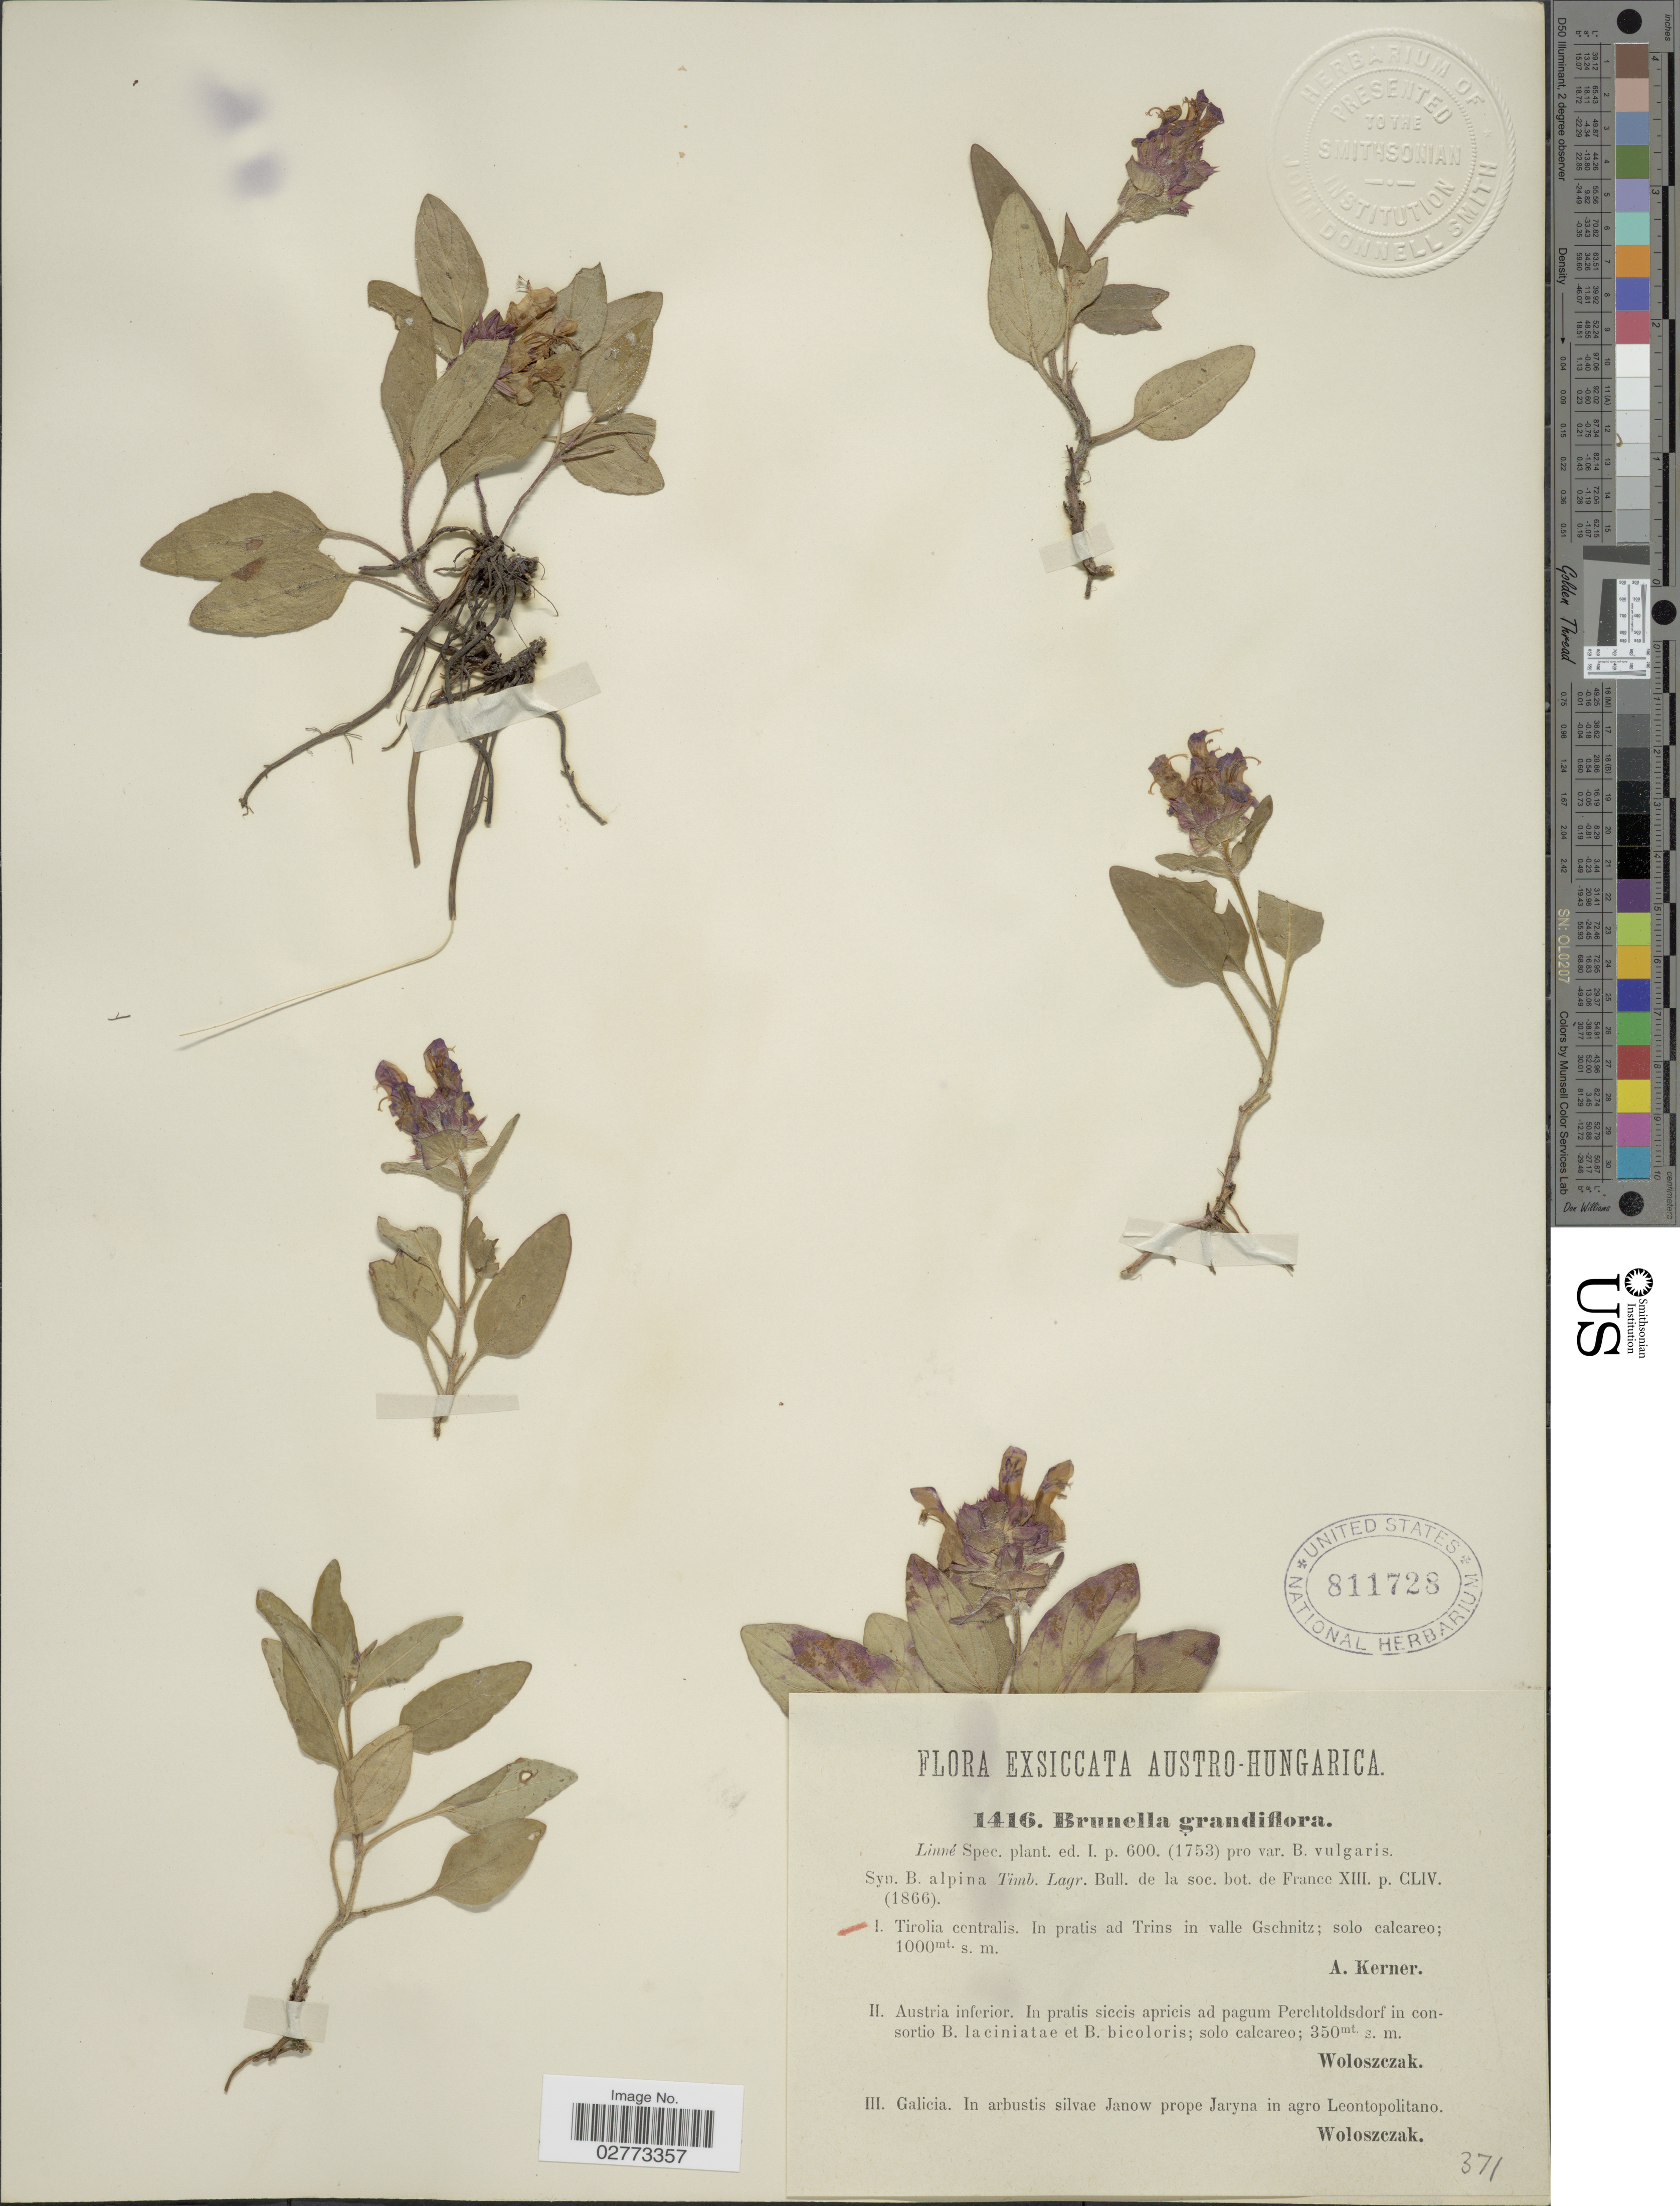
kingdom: Plantae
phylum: Tracheophyta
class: Magnoliopsida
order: Lamiales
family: Lamiaceae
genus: Prunella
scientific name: Prunella grandiflora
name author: (L.) Turra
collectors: A. Kerner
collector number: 1416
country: Austria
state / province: Tirol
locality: Austro-Hungarica. Tirolia centralis. In pratis ad Trins in valle Gschnitz.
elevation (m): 1000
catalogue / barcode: US 811728